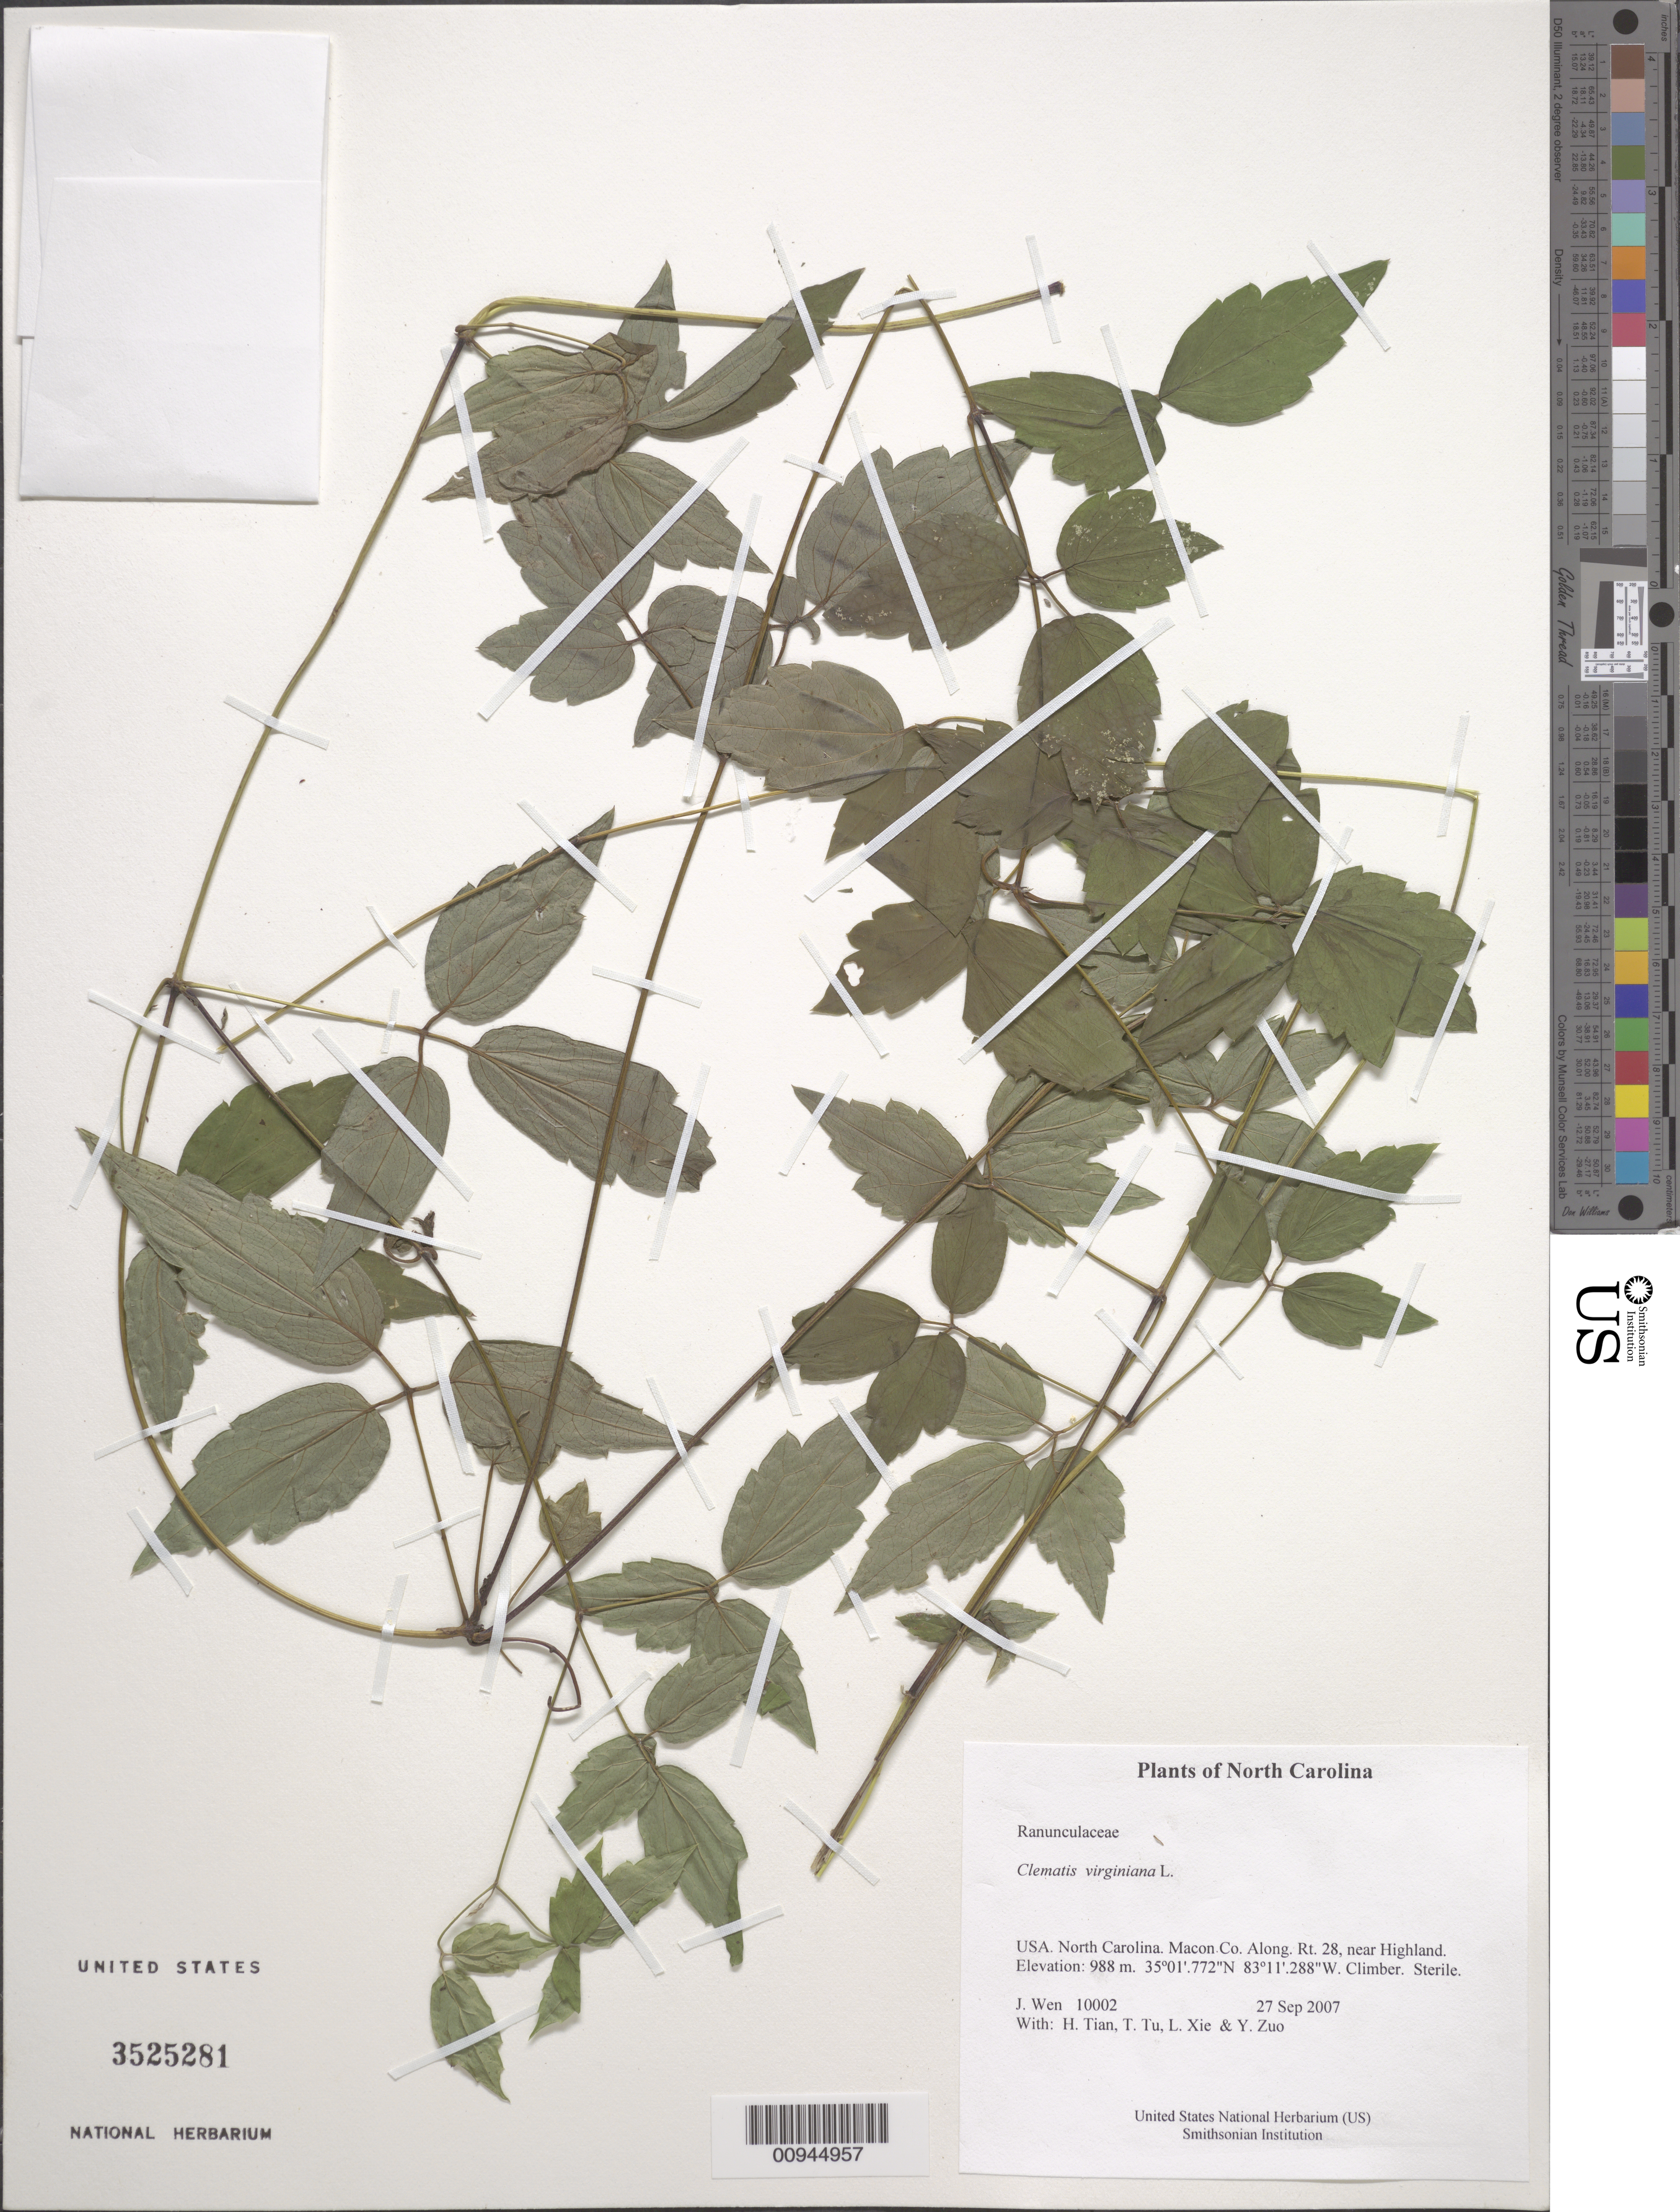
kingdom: Plantae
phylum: Tracheophyta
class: Magnoliopsida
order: Ranunculales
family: Ranunculaceae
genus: Clematis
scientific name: Clematis virginiana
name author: L.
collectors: J. Wen, H. Tian, T. Tu, L. Xie & Y. Zuo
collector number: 10002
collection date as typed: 27 Sep 2007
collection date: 2007-09-27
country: United States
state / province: North Carolina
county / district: Macon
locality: Along. Rt. 28, near Highland.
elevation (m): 988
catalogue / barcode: US 3525281